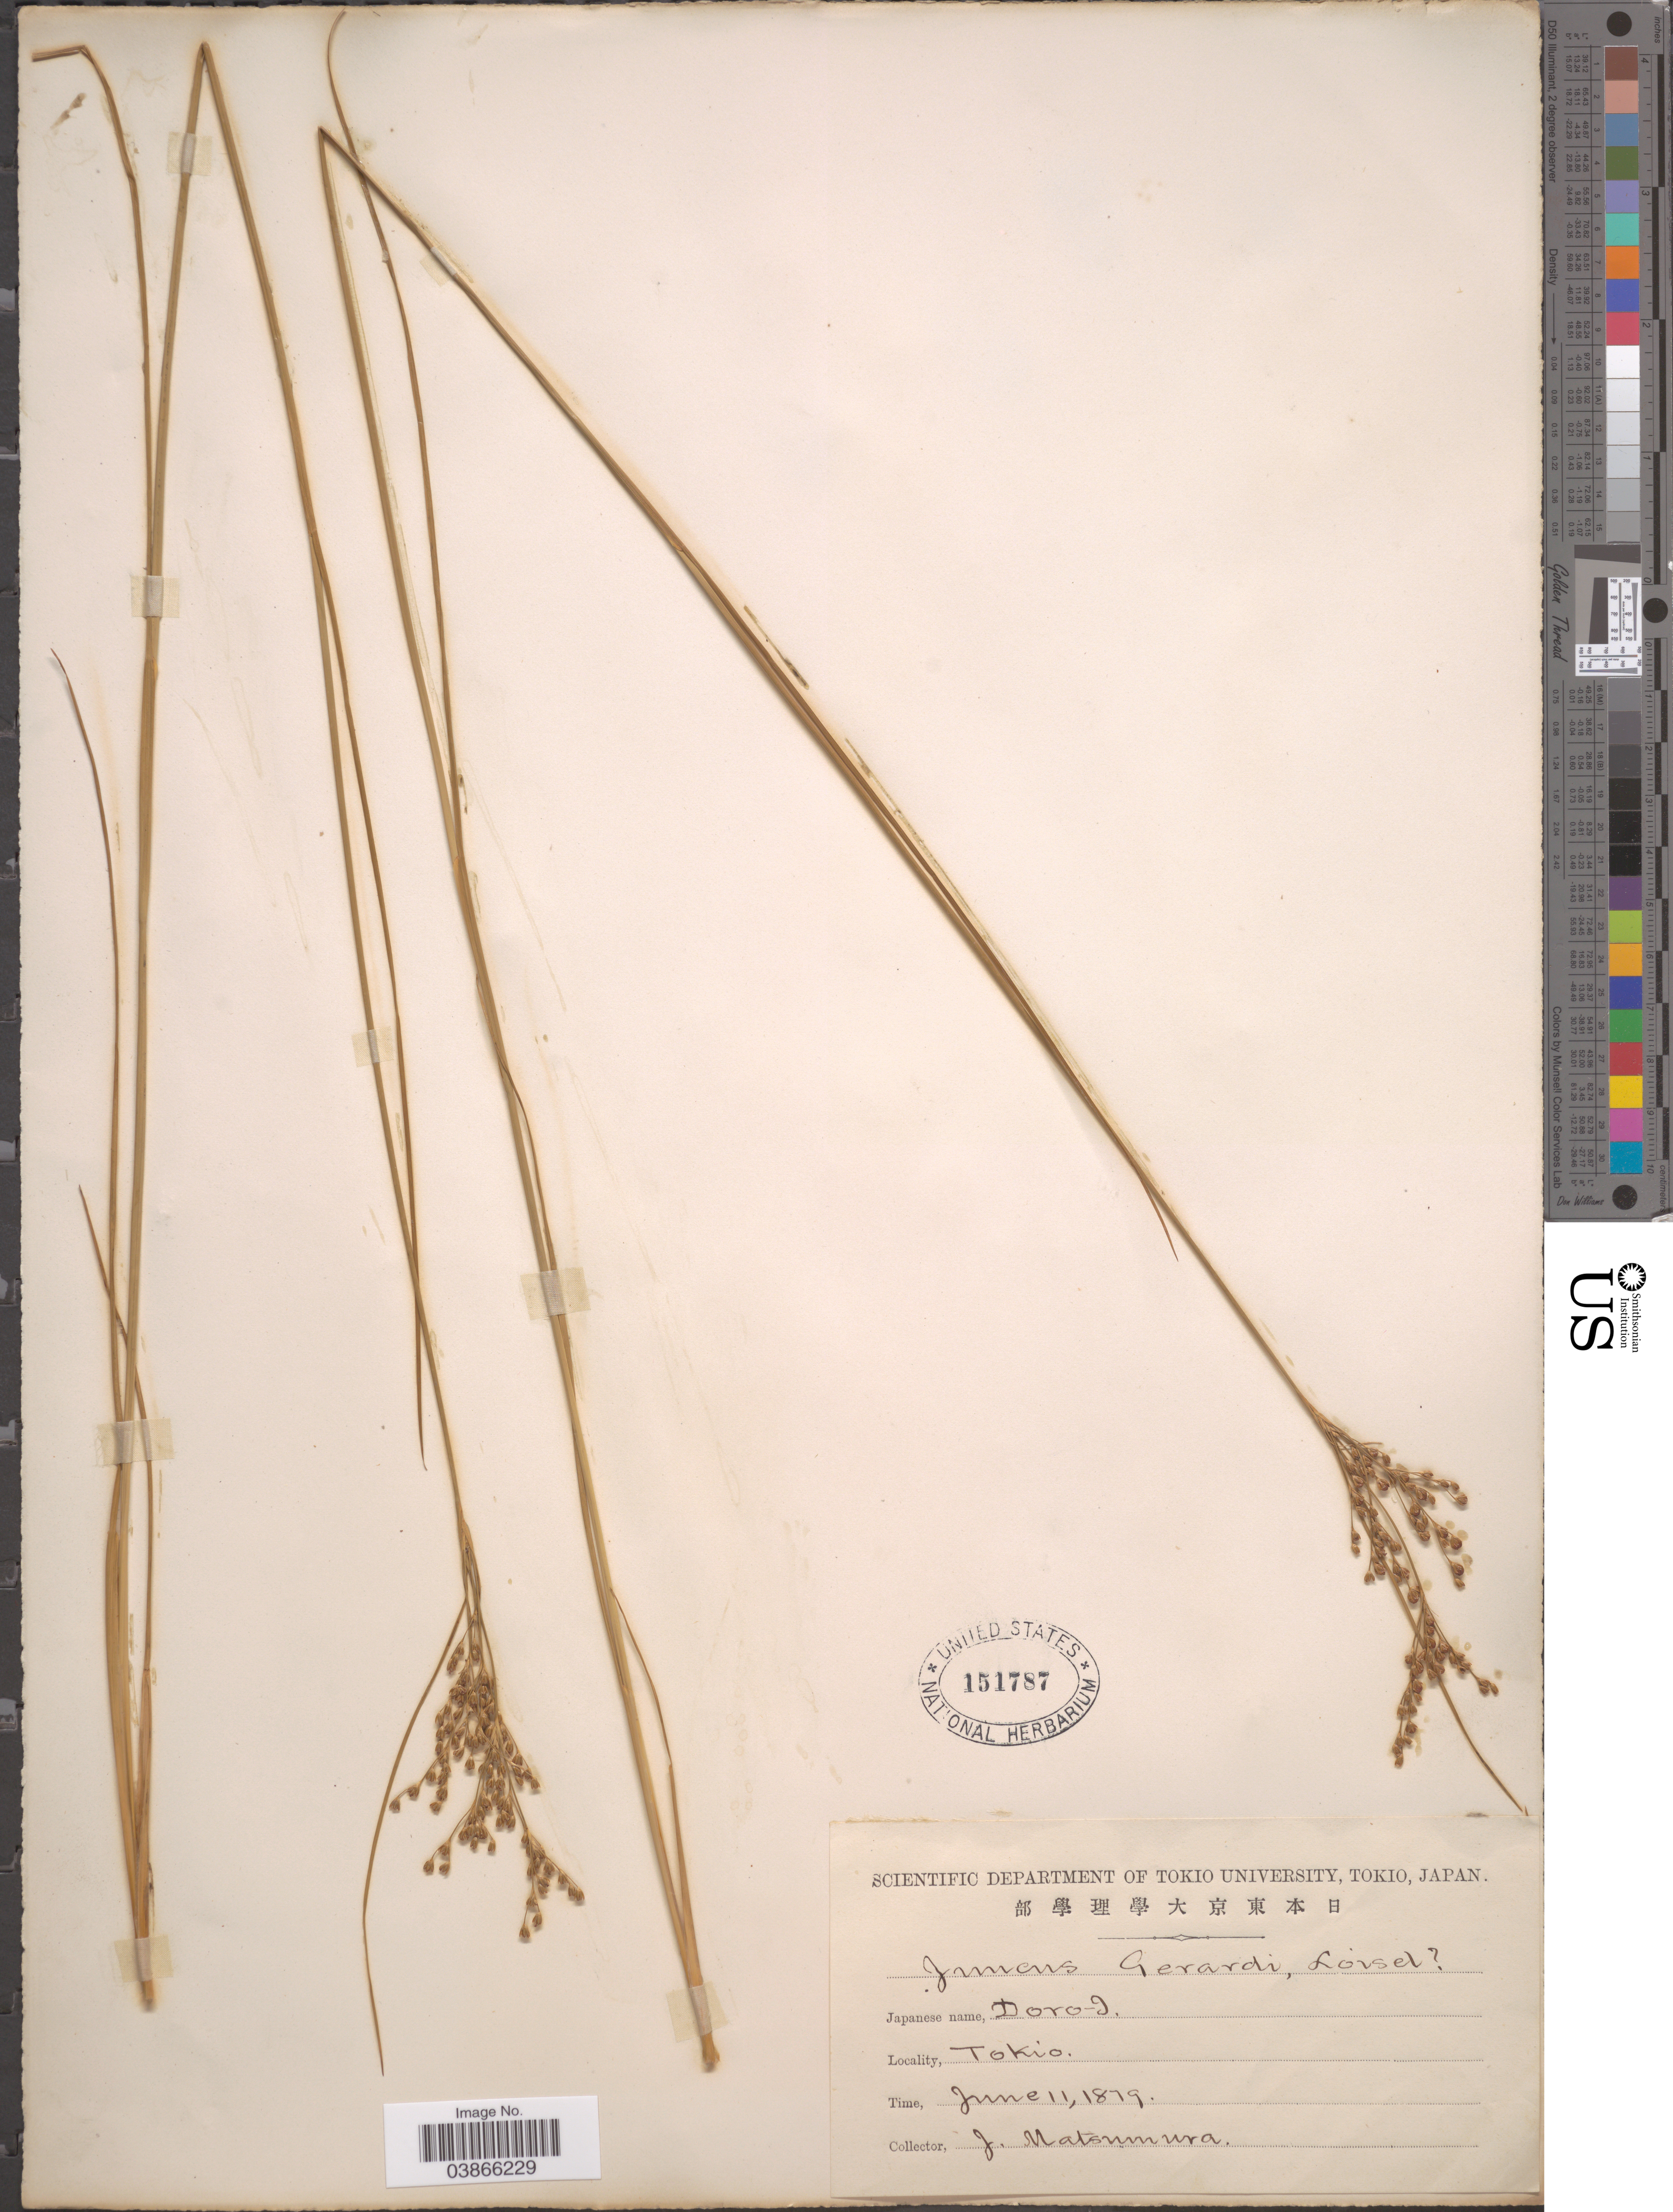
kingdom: Plantae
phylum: Tracheophyta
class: Liliopsida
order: Poales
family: Juncaceae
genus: Juncus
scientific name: Juncus gerardi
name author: Loisel.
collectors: J. Matsumura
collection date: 1879-06-11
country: Japan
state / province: Tokyo, Federal City of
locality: Tokio.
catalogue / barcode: US 151787